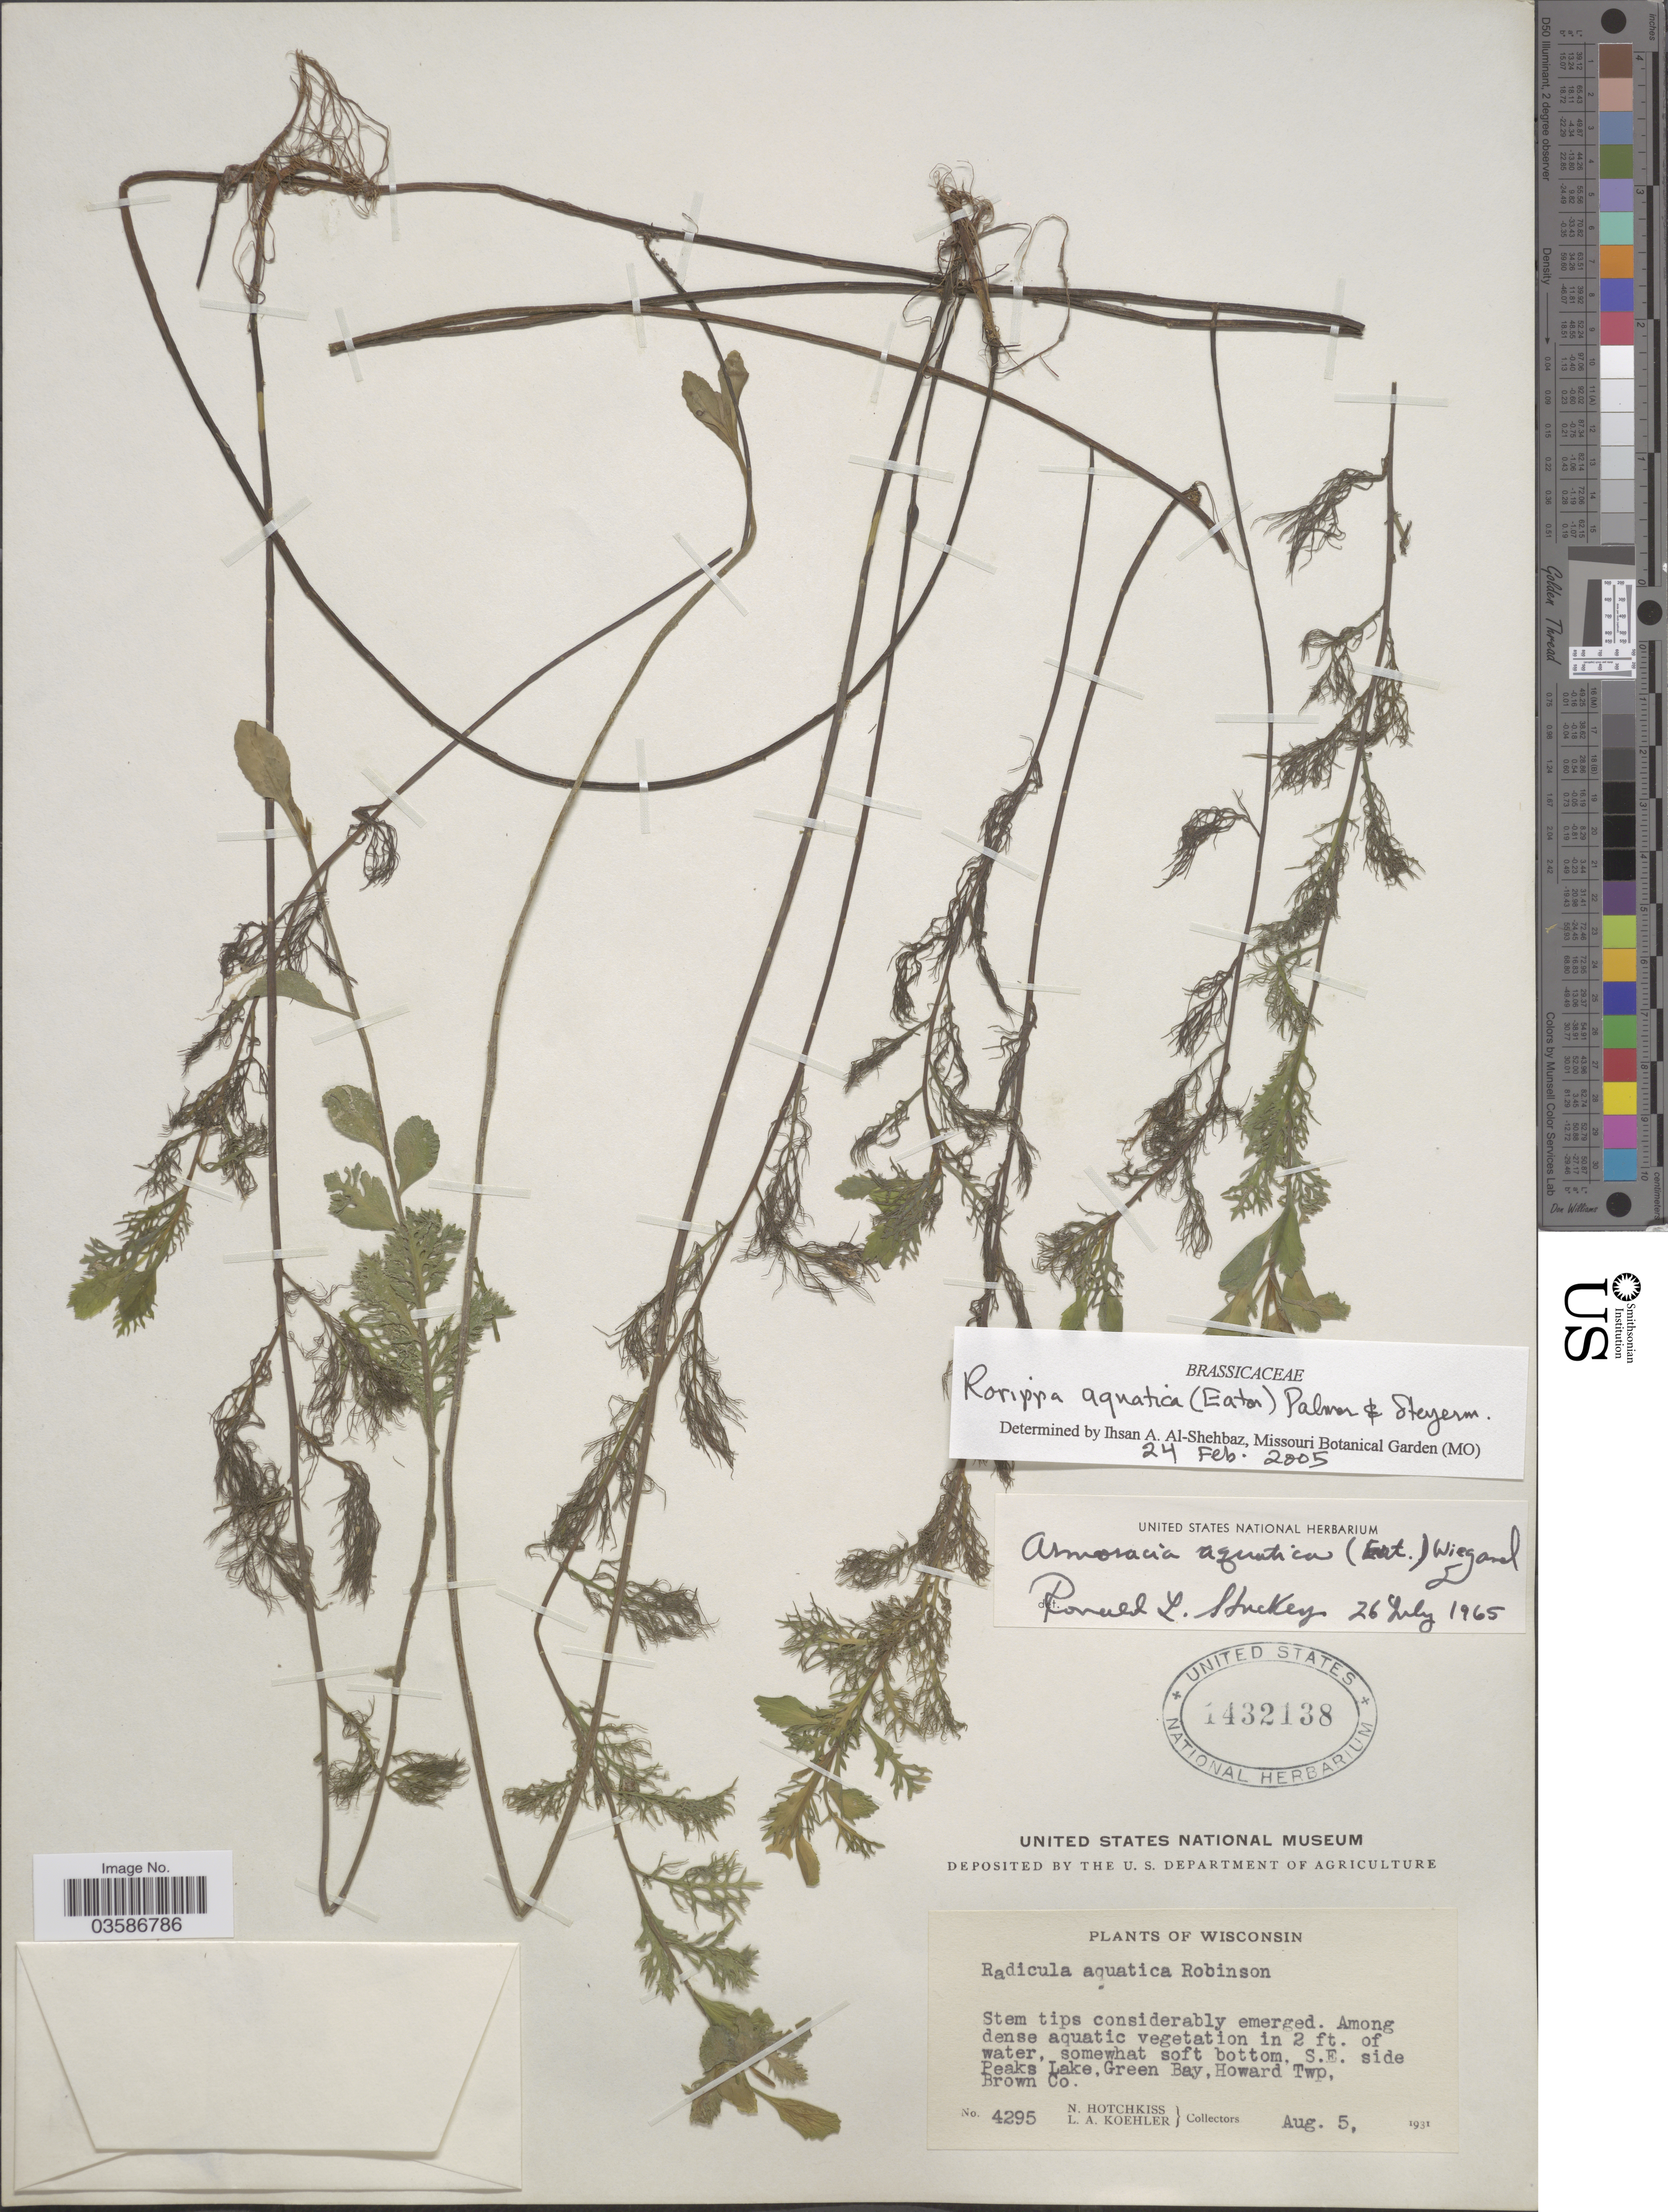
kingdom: Plantae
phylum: Tracheophyta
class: Magnoliopsida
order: Brassicales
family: Brassicaceae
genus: Rorippa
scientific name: Rorippa aquatica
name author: (Eaton) E.J. Palmer & Steyerm.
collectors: N. Hotchkiss & L. Koehler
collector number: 4295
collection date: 1931-08-05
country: United States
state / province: Wisconsin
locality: Among dense aquatic vegetation in 2 ft. of water. S.E. side Peaks Lake, Green Bay, Howard Twp, Brown Co.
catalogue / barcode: US 1432138